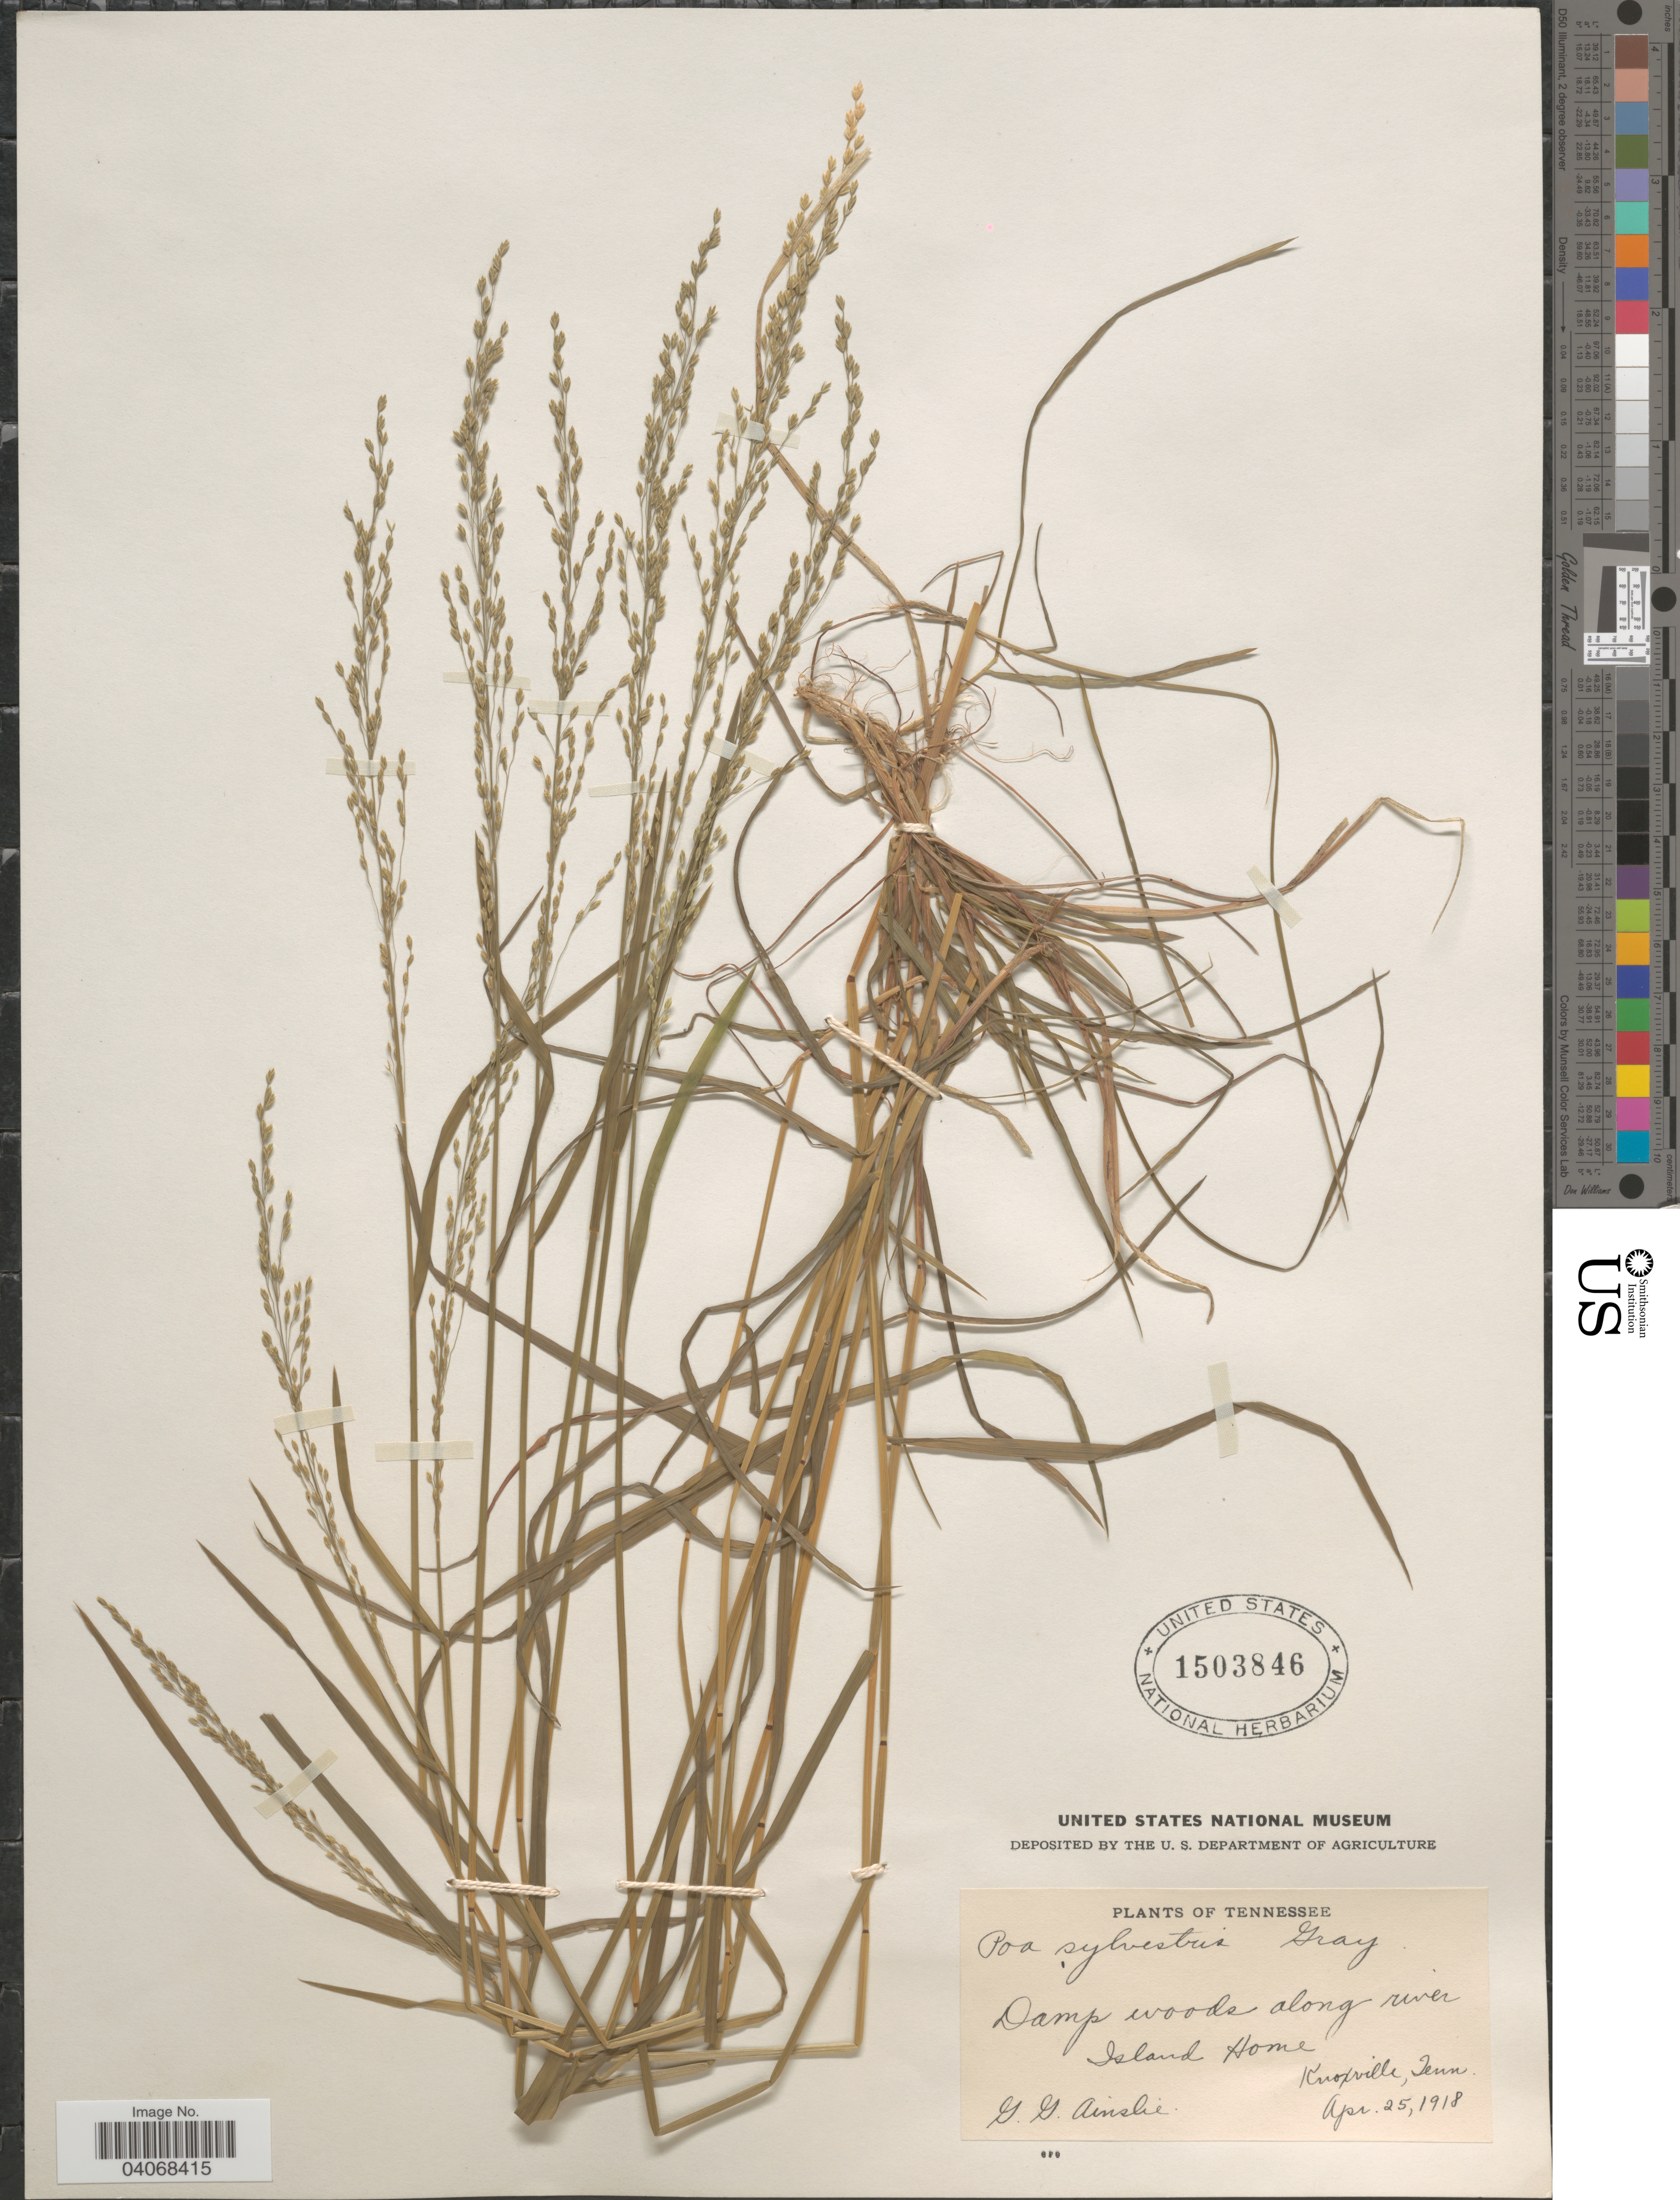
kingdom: Plantae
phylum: Tracheophyta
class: Liliopsida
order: Poales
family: Poaceae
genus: Poa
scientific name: Poa sylvestris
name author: A. Gray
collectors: G. Ainslee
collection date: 1918-04-25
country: United States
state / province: Tennessee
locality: Damp woods along river Island Home. Knoxville.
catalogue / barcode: US 1503846